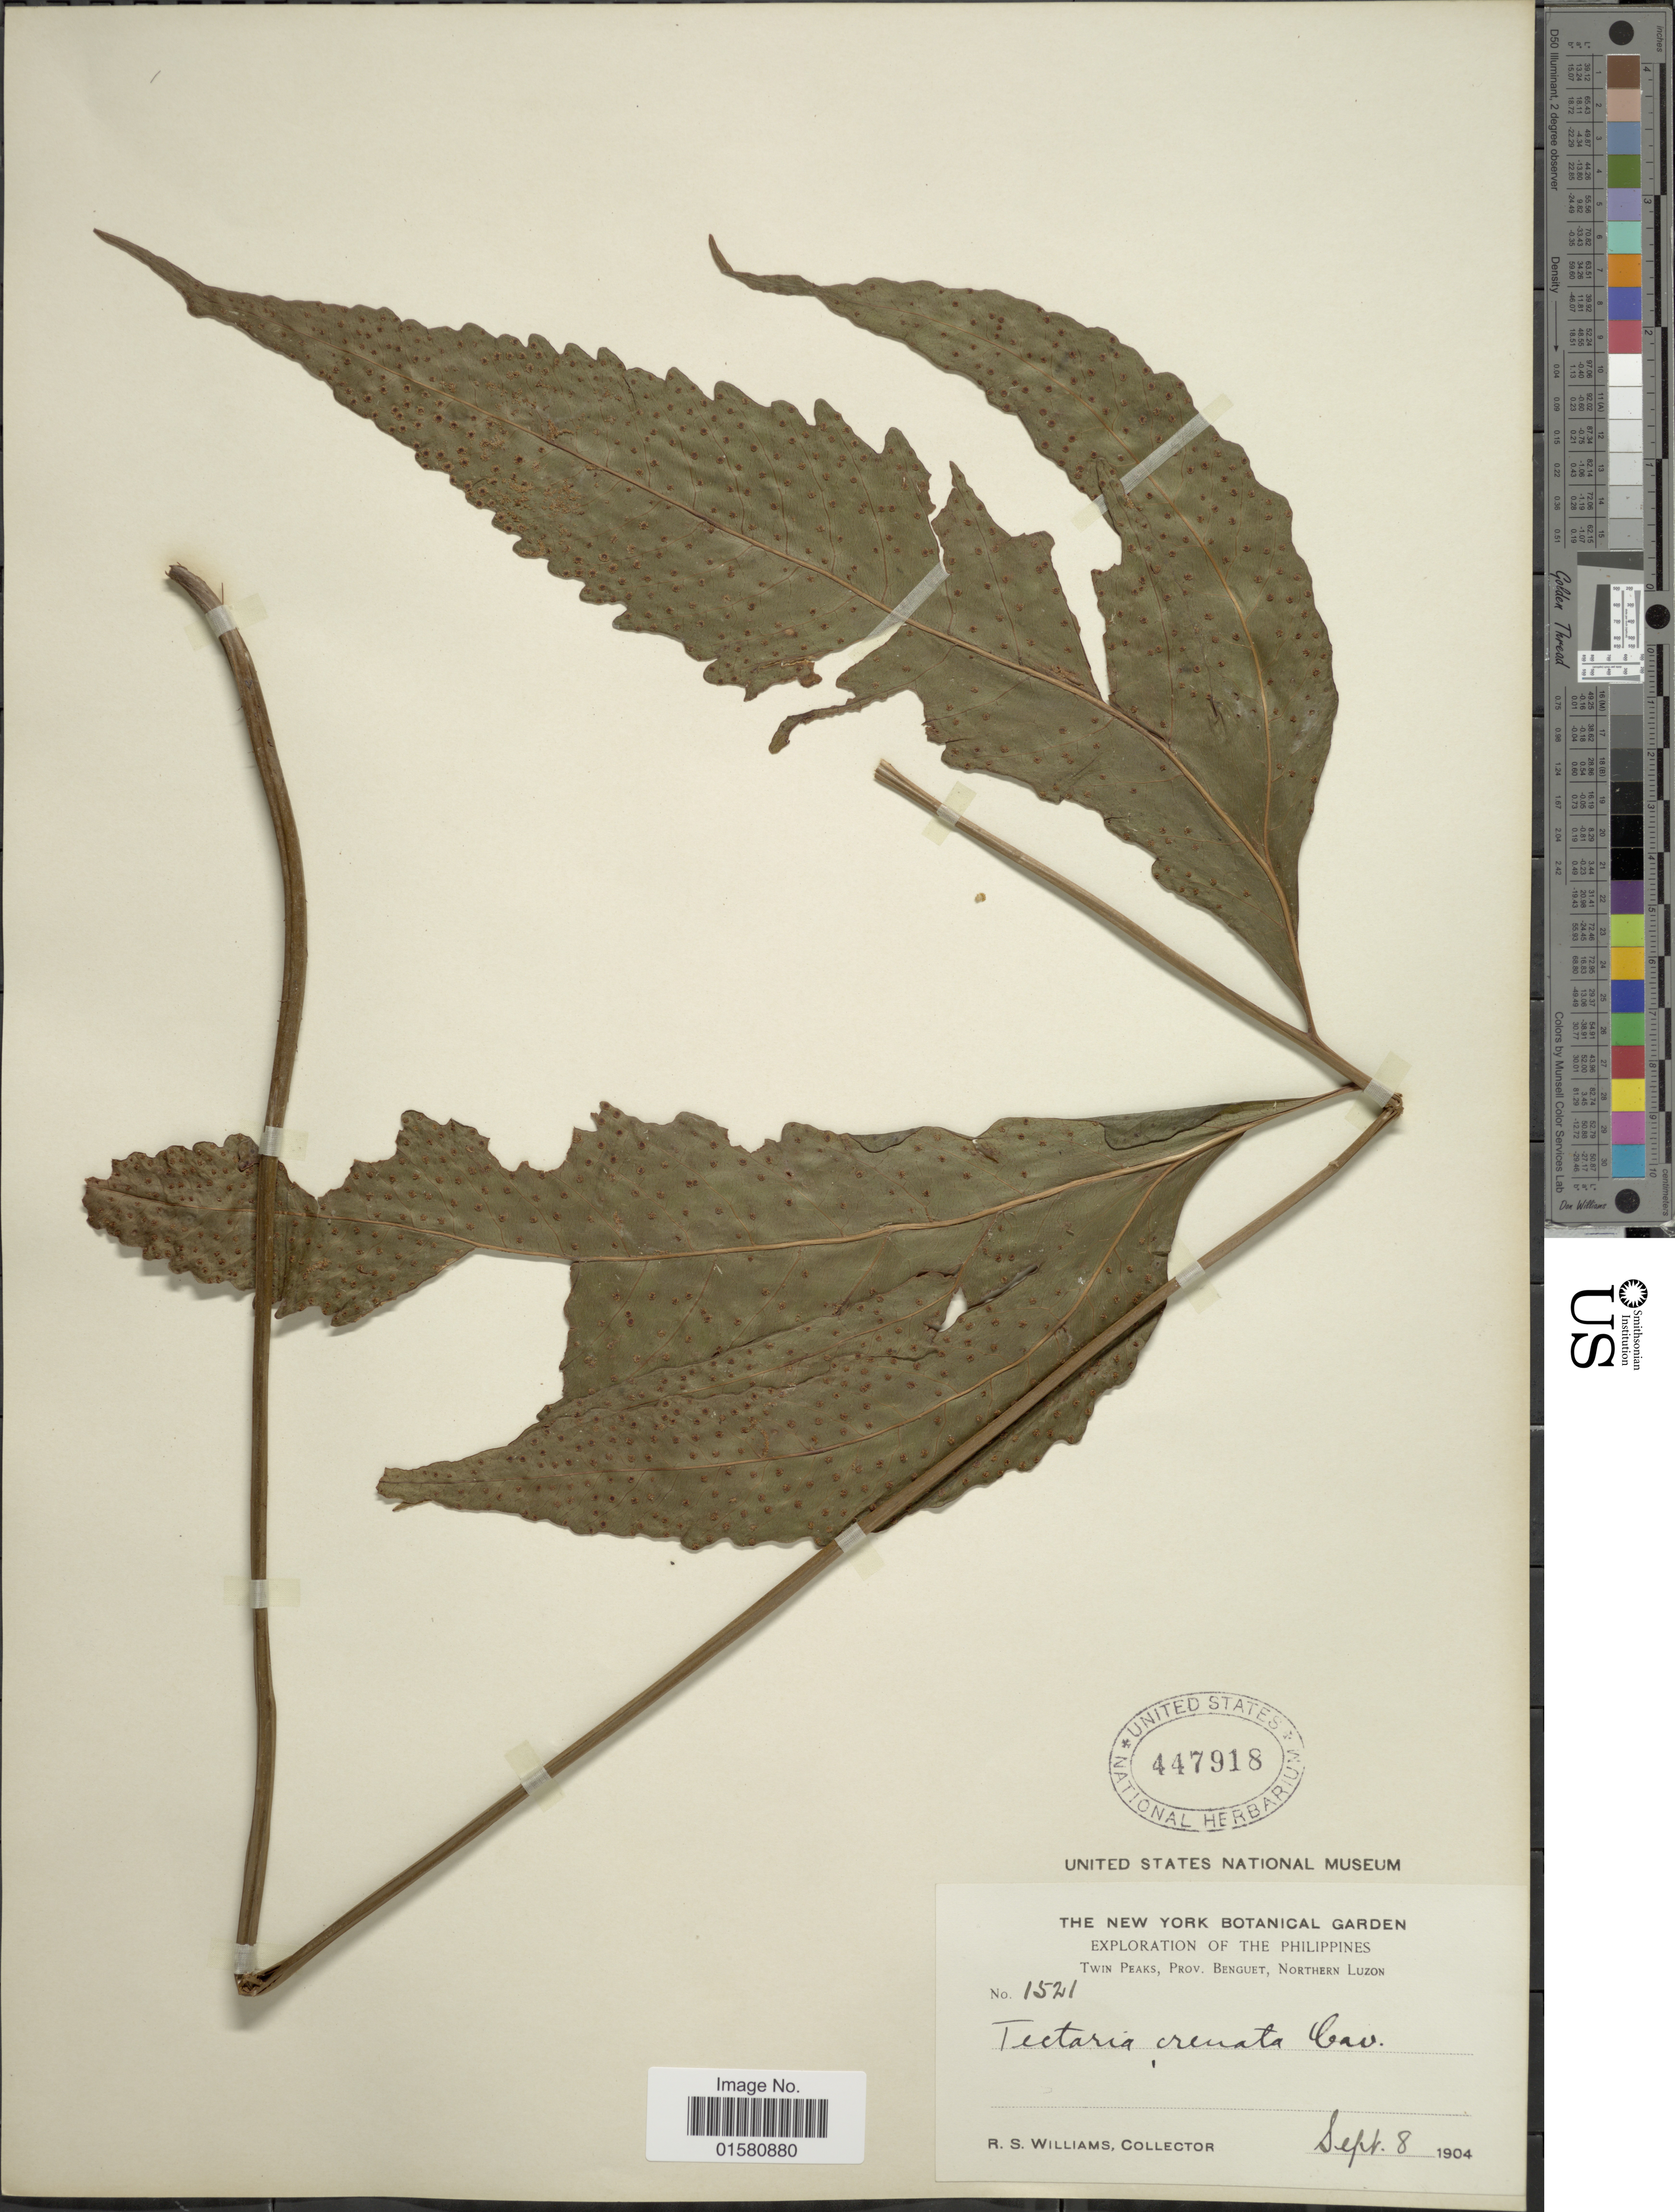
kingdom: Plantae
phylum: Tracheophyta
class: Polypodiopsida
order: Polypodiales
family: Tectariaceae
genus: Tectaria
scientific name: Tectaria crenata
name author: Cav.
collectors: R. S. Williams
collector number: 1521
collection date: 1904-09-08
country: Philippines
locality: Twin Peaks, Prov. Benguet, Northernl Luzon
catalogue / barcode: US 447918